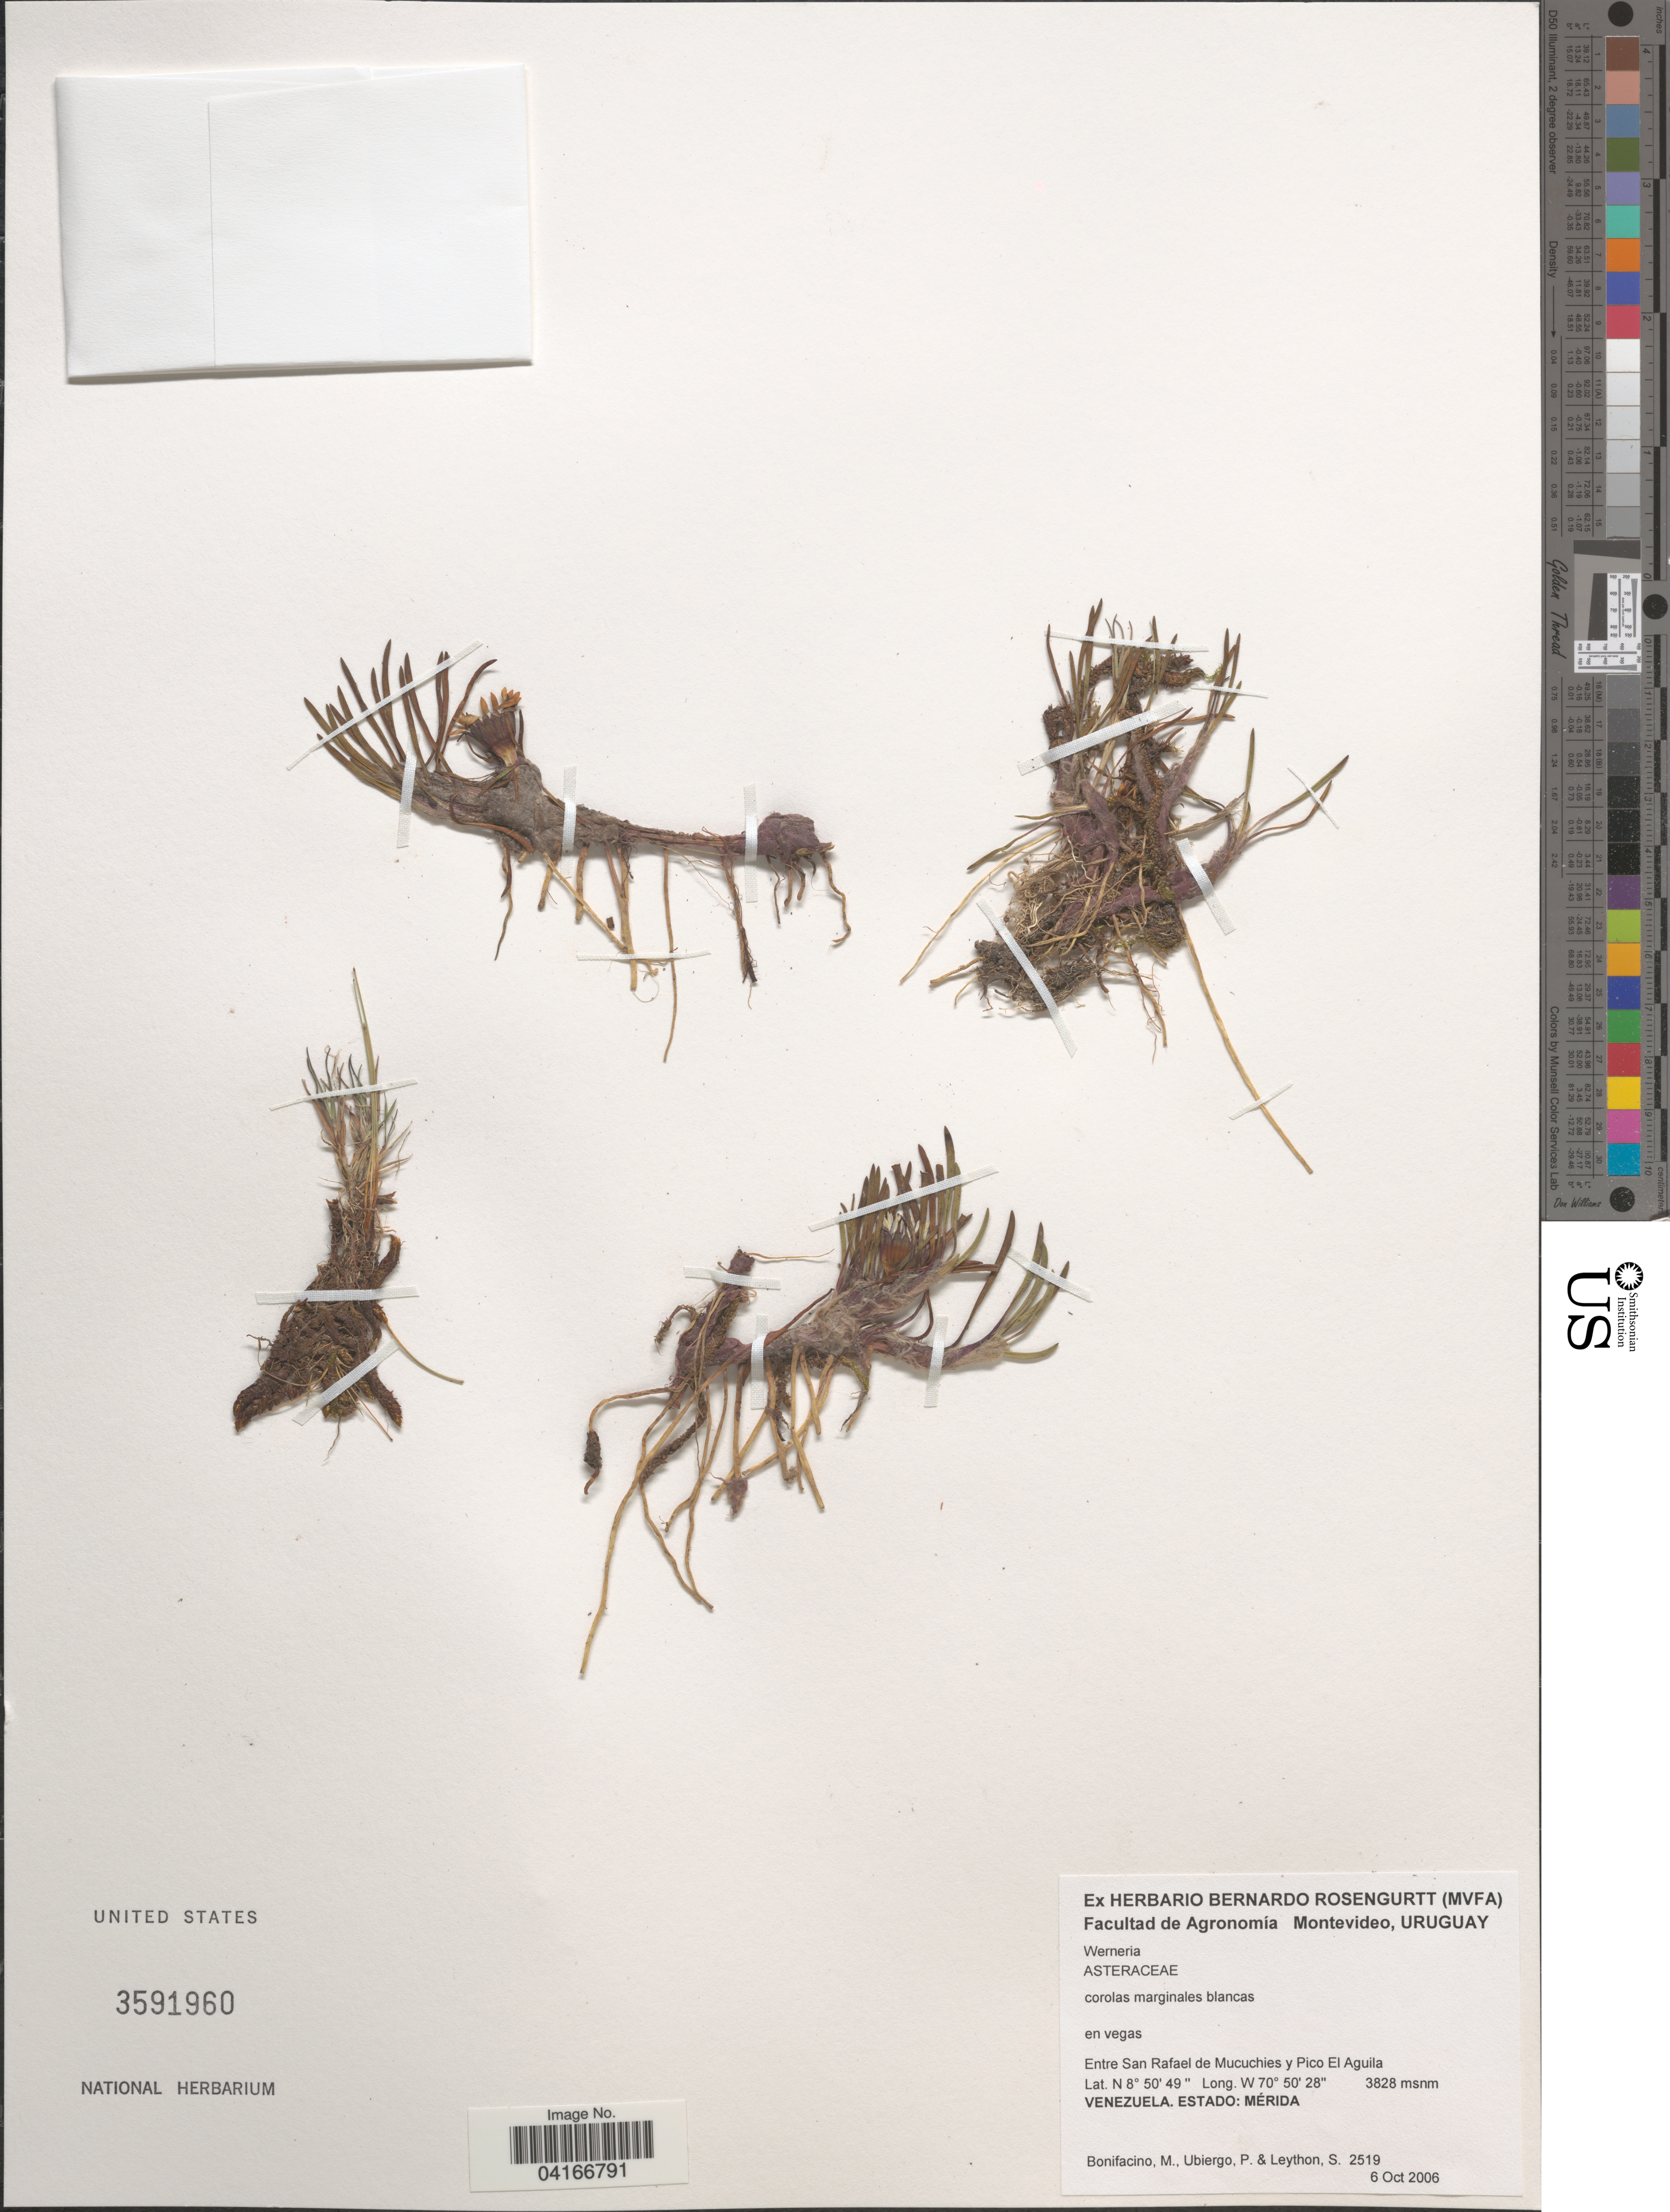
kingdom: Plantae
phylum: Tracheophyta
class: Magnoliopsida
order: Asterales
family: Asteraceae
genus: Werneria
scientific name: Werneria sp.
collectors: M. Bonifacino, P. Ubiergo & S. Leython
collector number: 2519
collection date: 2006-10-06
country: Venezuela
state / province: Merida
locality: Entre San Rafael de Mucuchies y Pico El Aguila.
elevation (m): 3828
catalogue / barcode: US 3591960